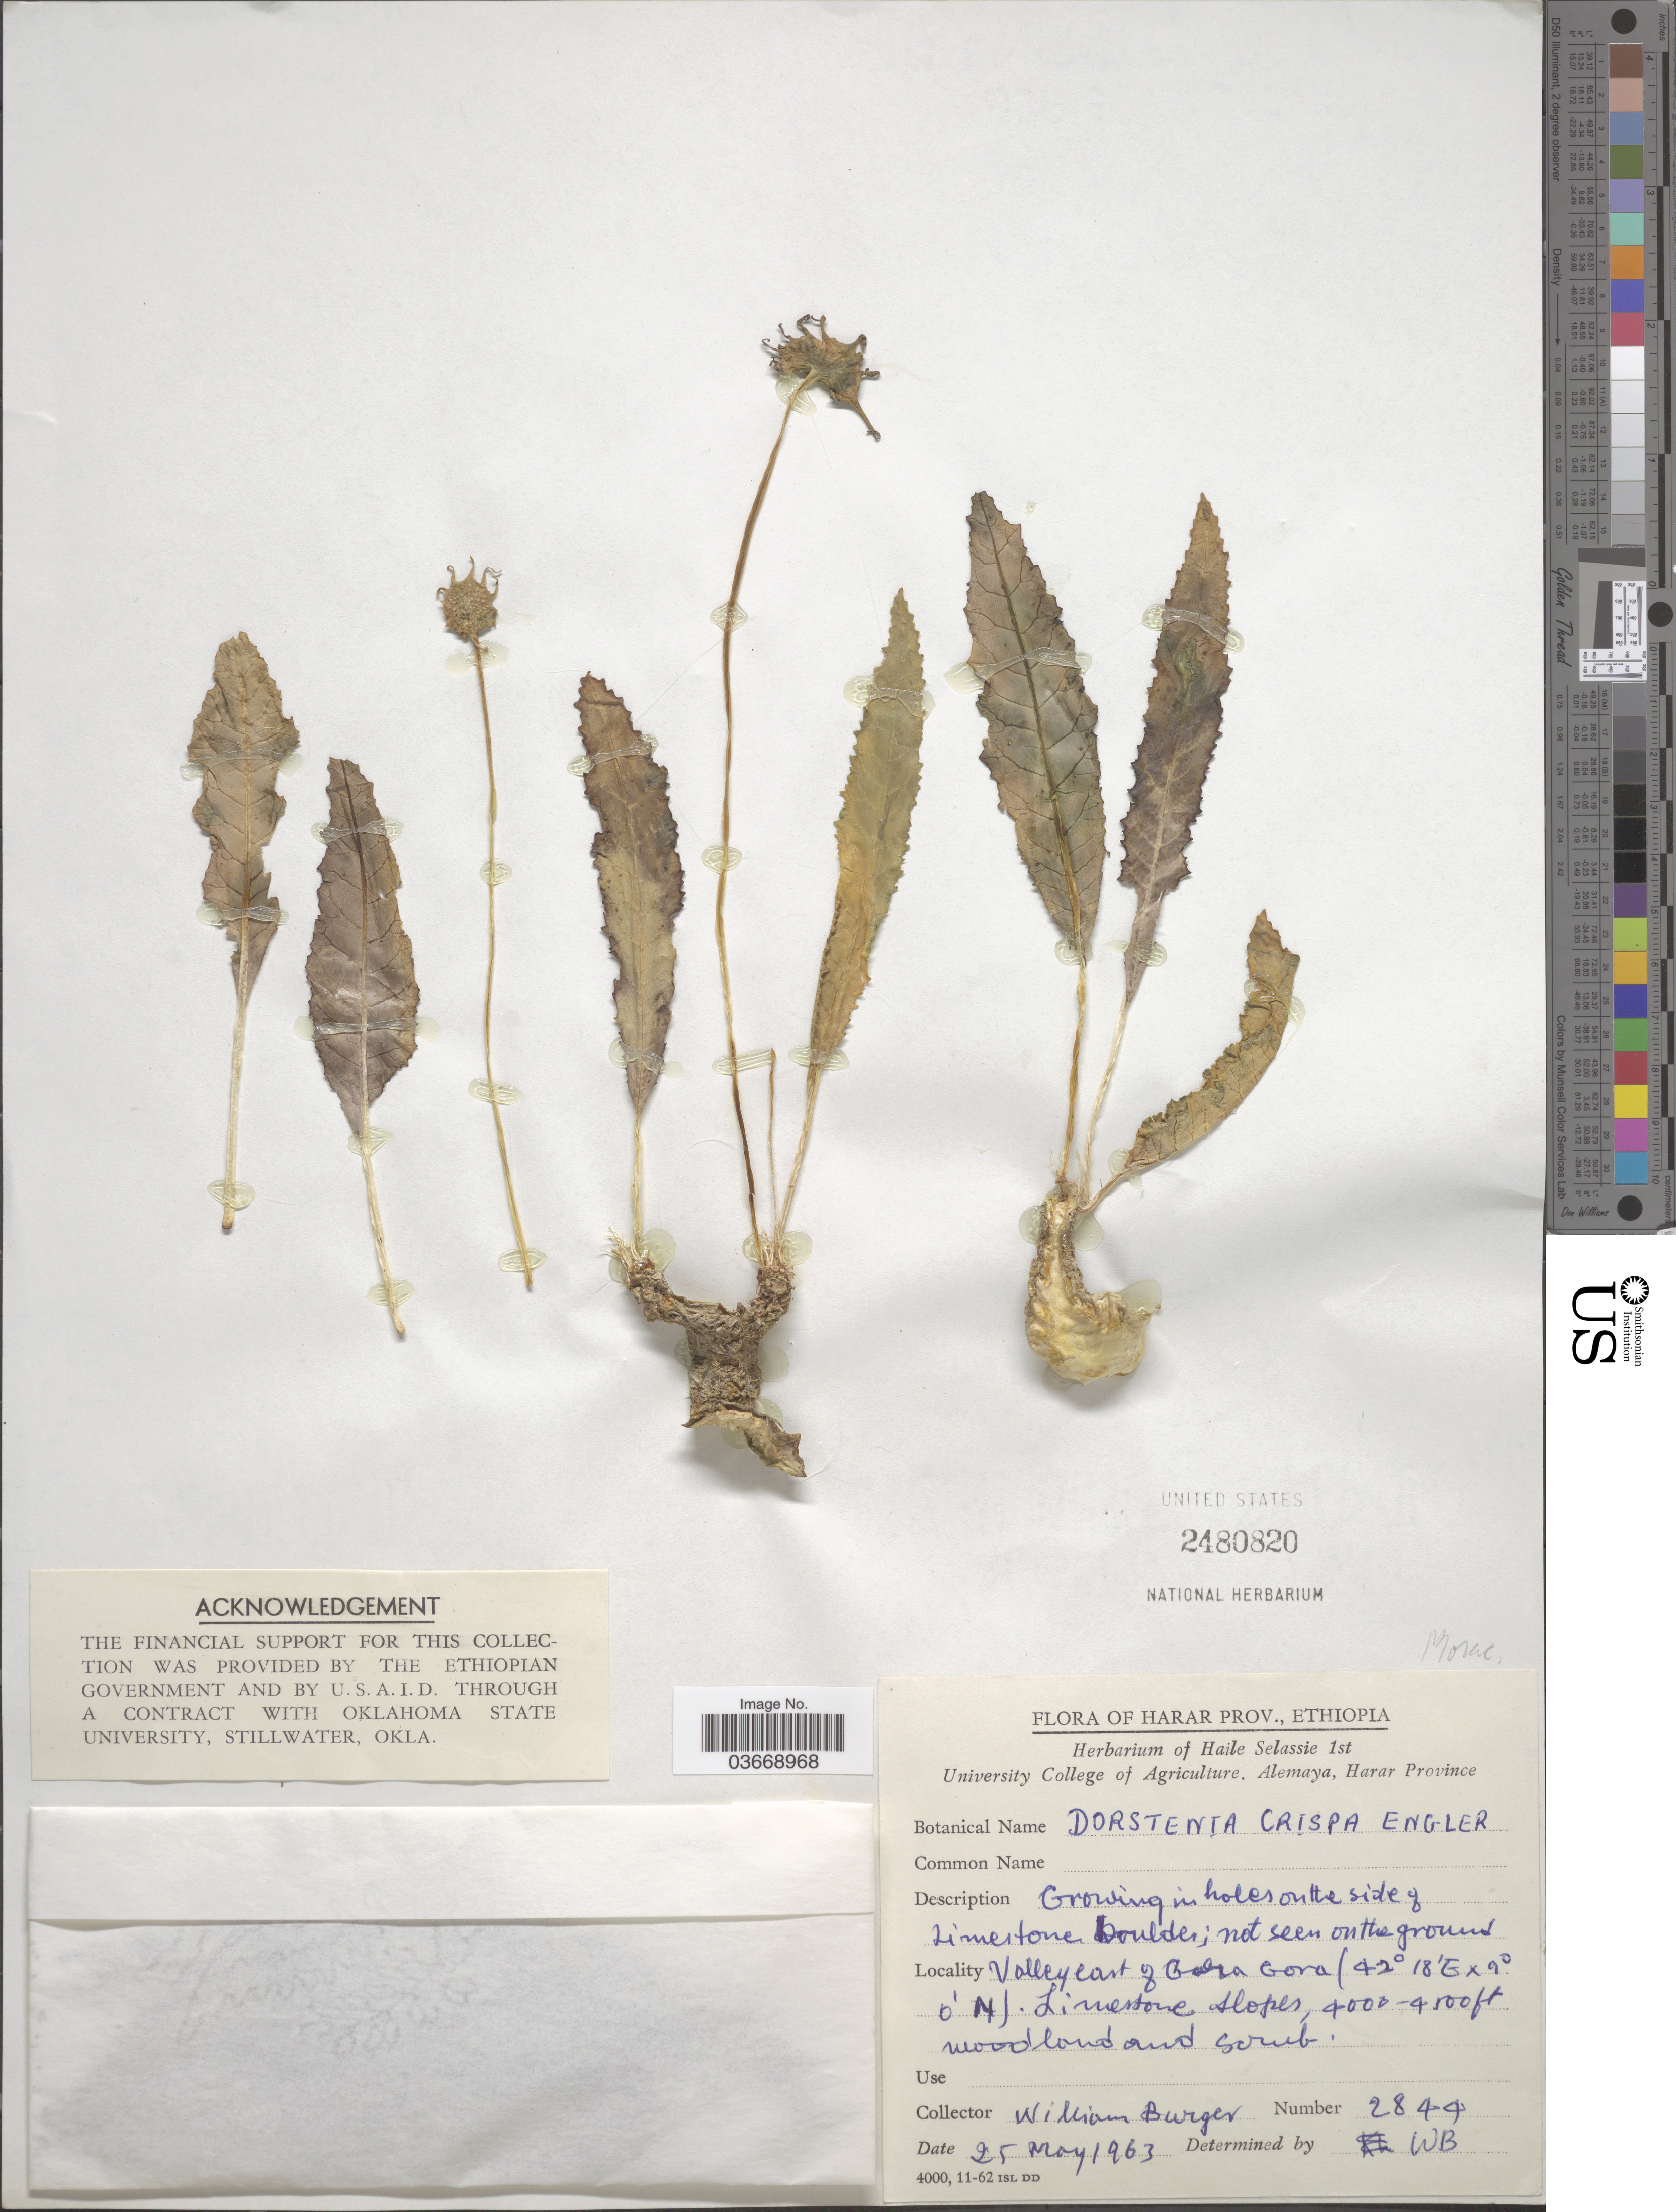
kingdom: Plantae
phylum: Tracheophyta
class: Magnoliopsida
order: Rosales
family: Moraceae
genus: Dorstenia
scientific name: Dorstenia crispa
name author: Engl.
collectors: W. Burger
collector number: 2849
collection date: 1963-05-25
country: Ethiopia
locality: Harar Prov. In holes on the side of Limestone Boulder. Valley east of Gora, Limestone slopes.*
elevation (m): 1219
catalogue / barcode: US 2480820